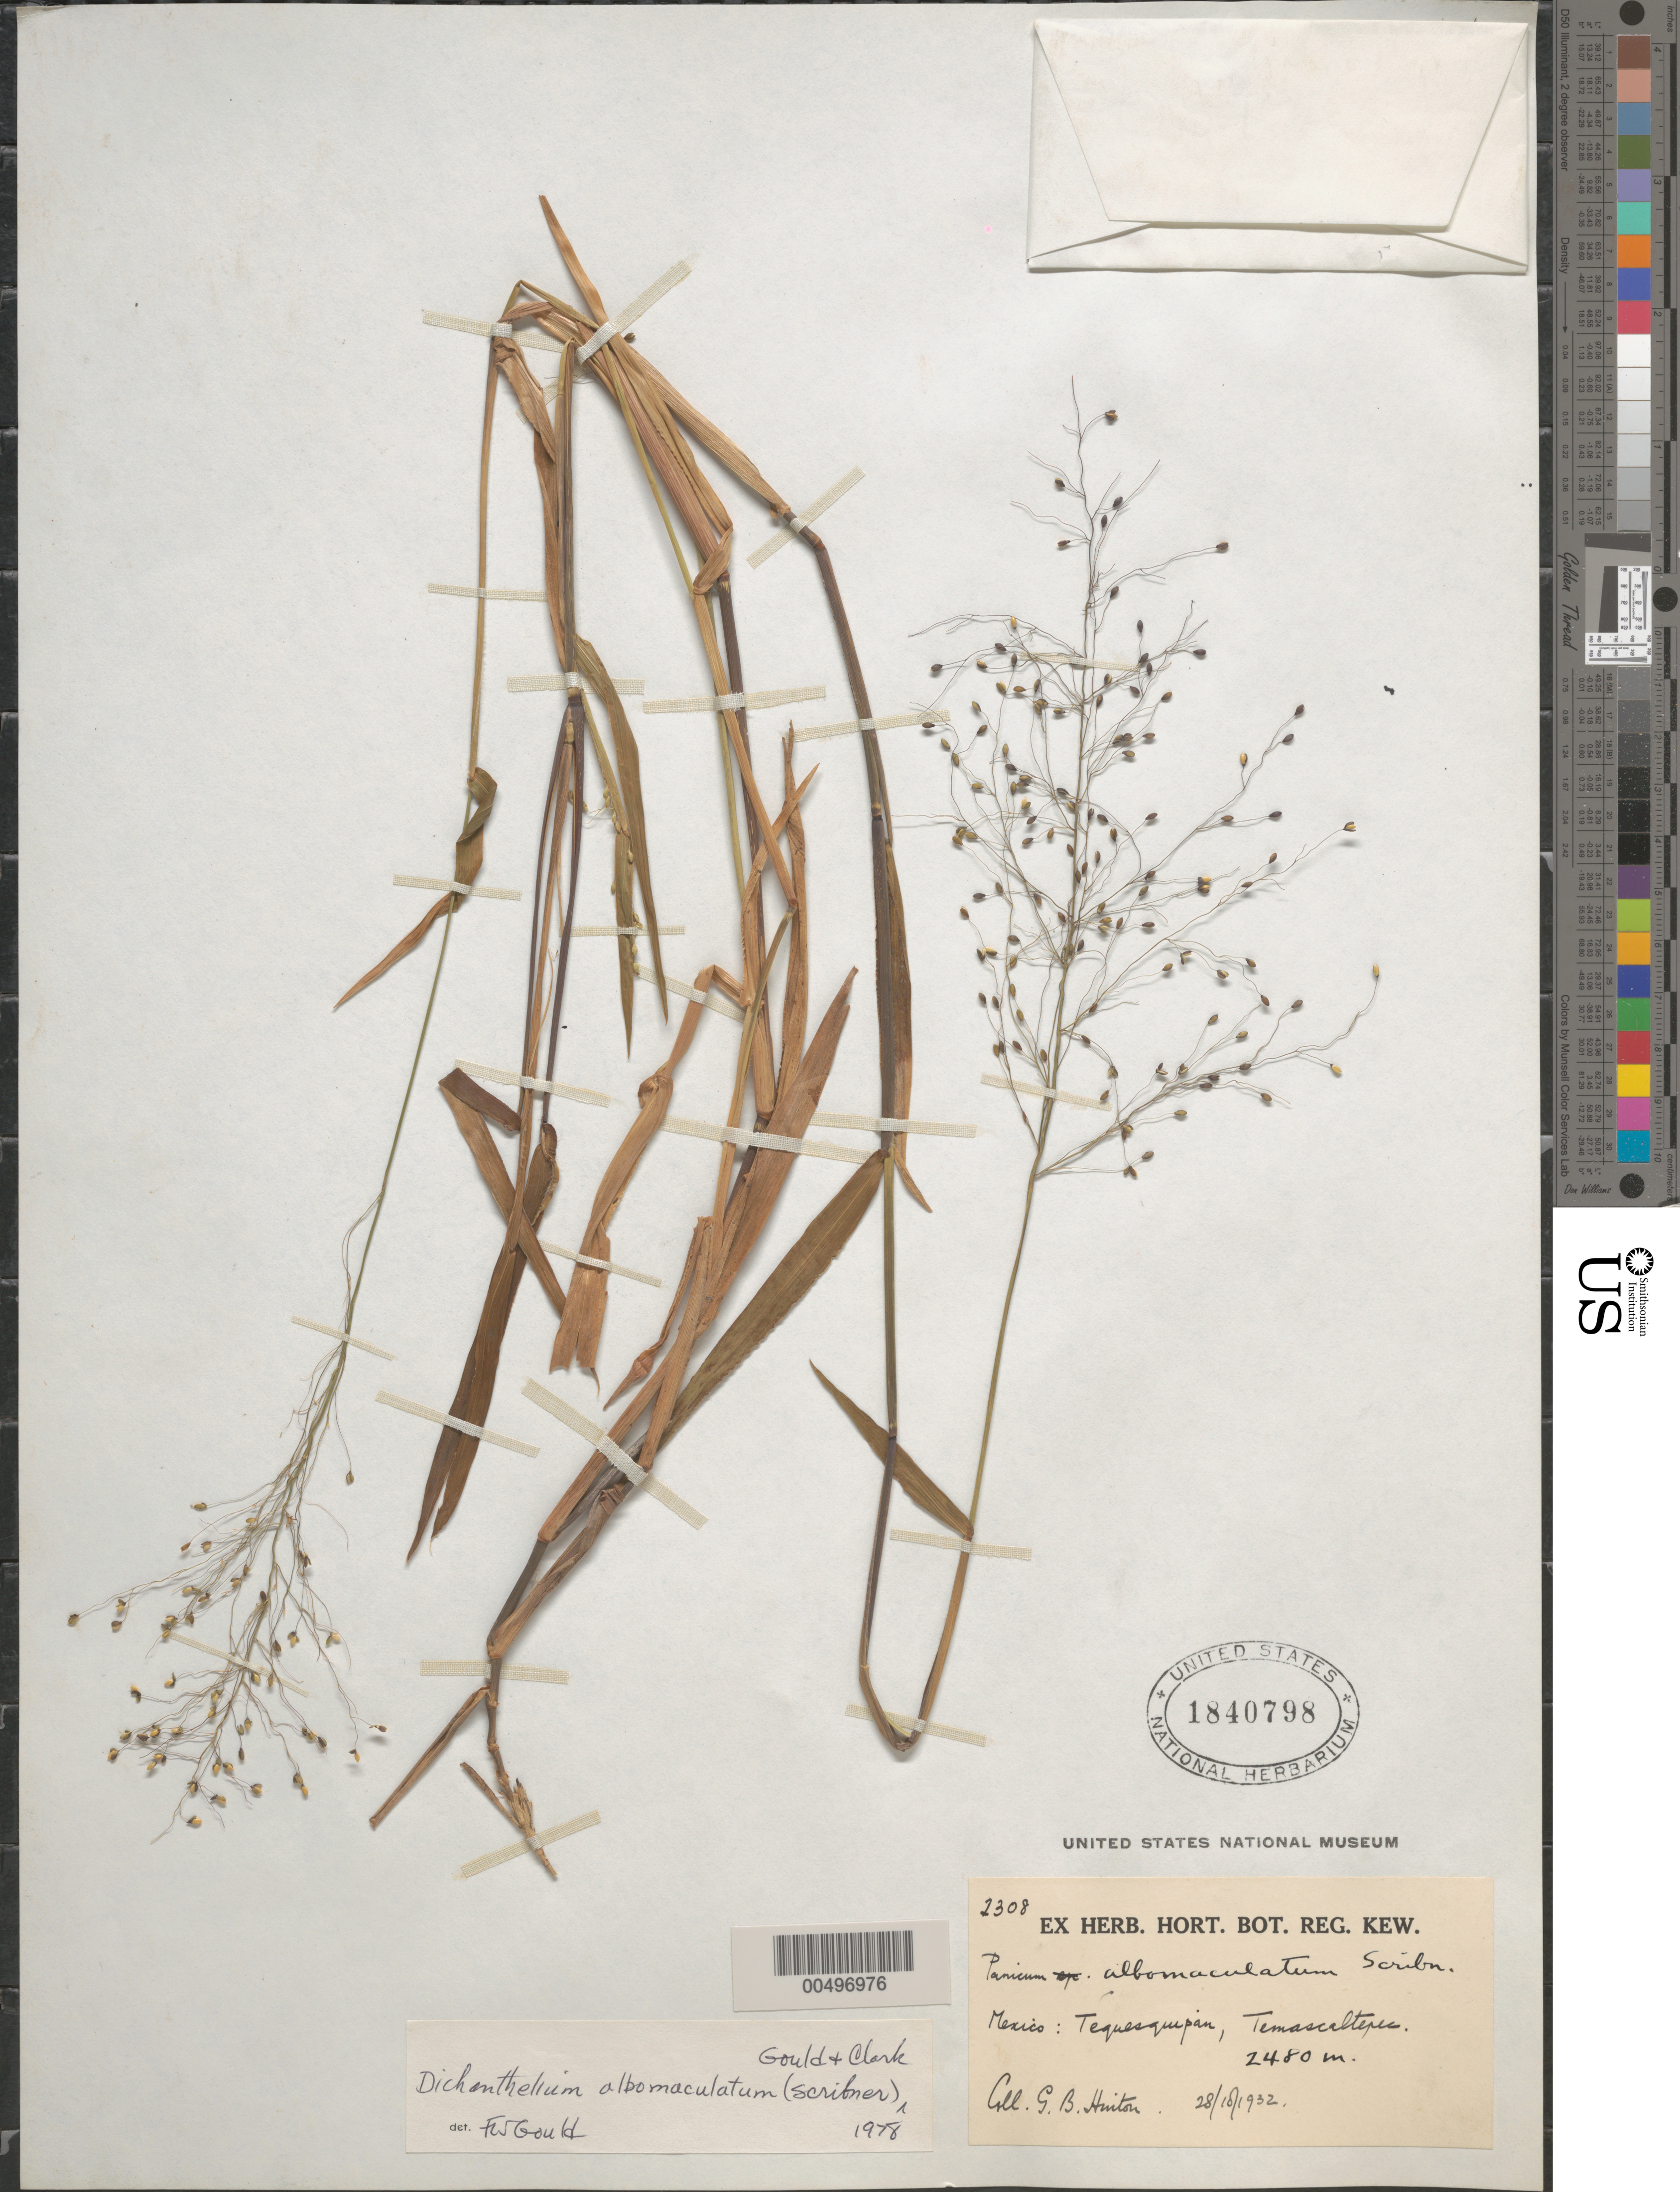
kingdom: Plantae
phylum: Tracheophyta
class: Liliopsida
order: Poales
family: Poaceae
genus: Dichanthelium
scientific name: Dichanthelium albomaculatum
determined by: Gould, F. W.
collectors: G. B. Hinton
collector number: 2308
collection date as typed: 28 Oct 1932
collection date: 1932-10-28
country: Mexico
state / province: México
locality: Tequesquipan, Temascaltepec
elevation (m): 2480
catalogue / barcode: US 1840798